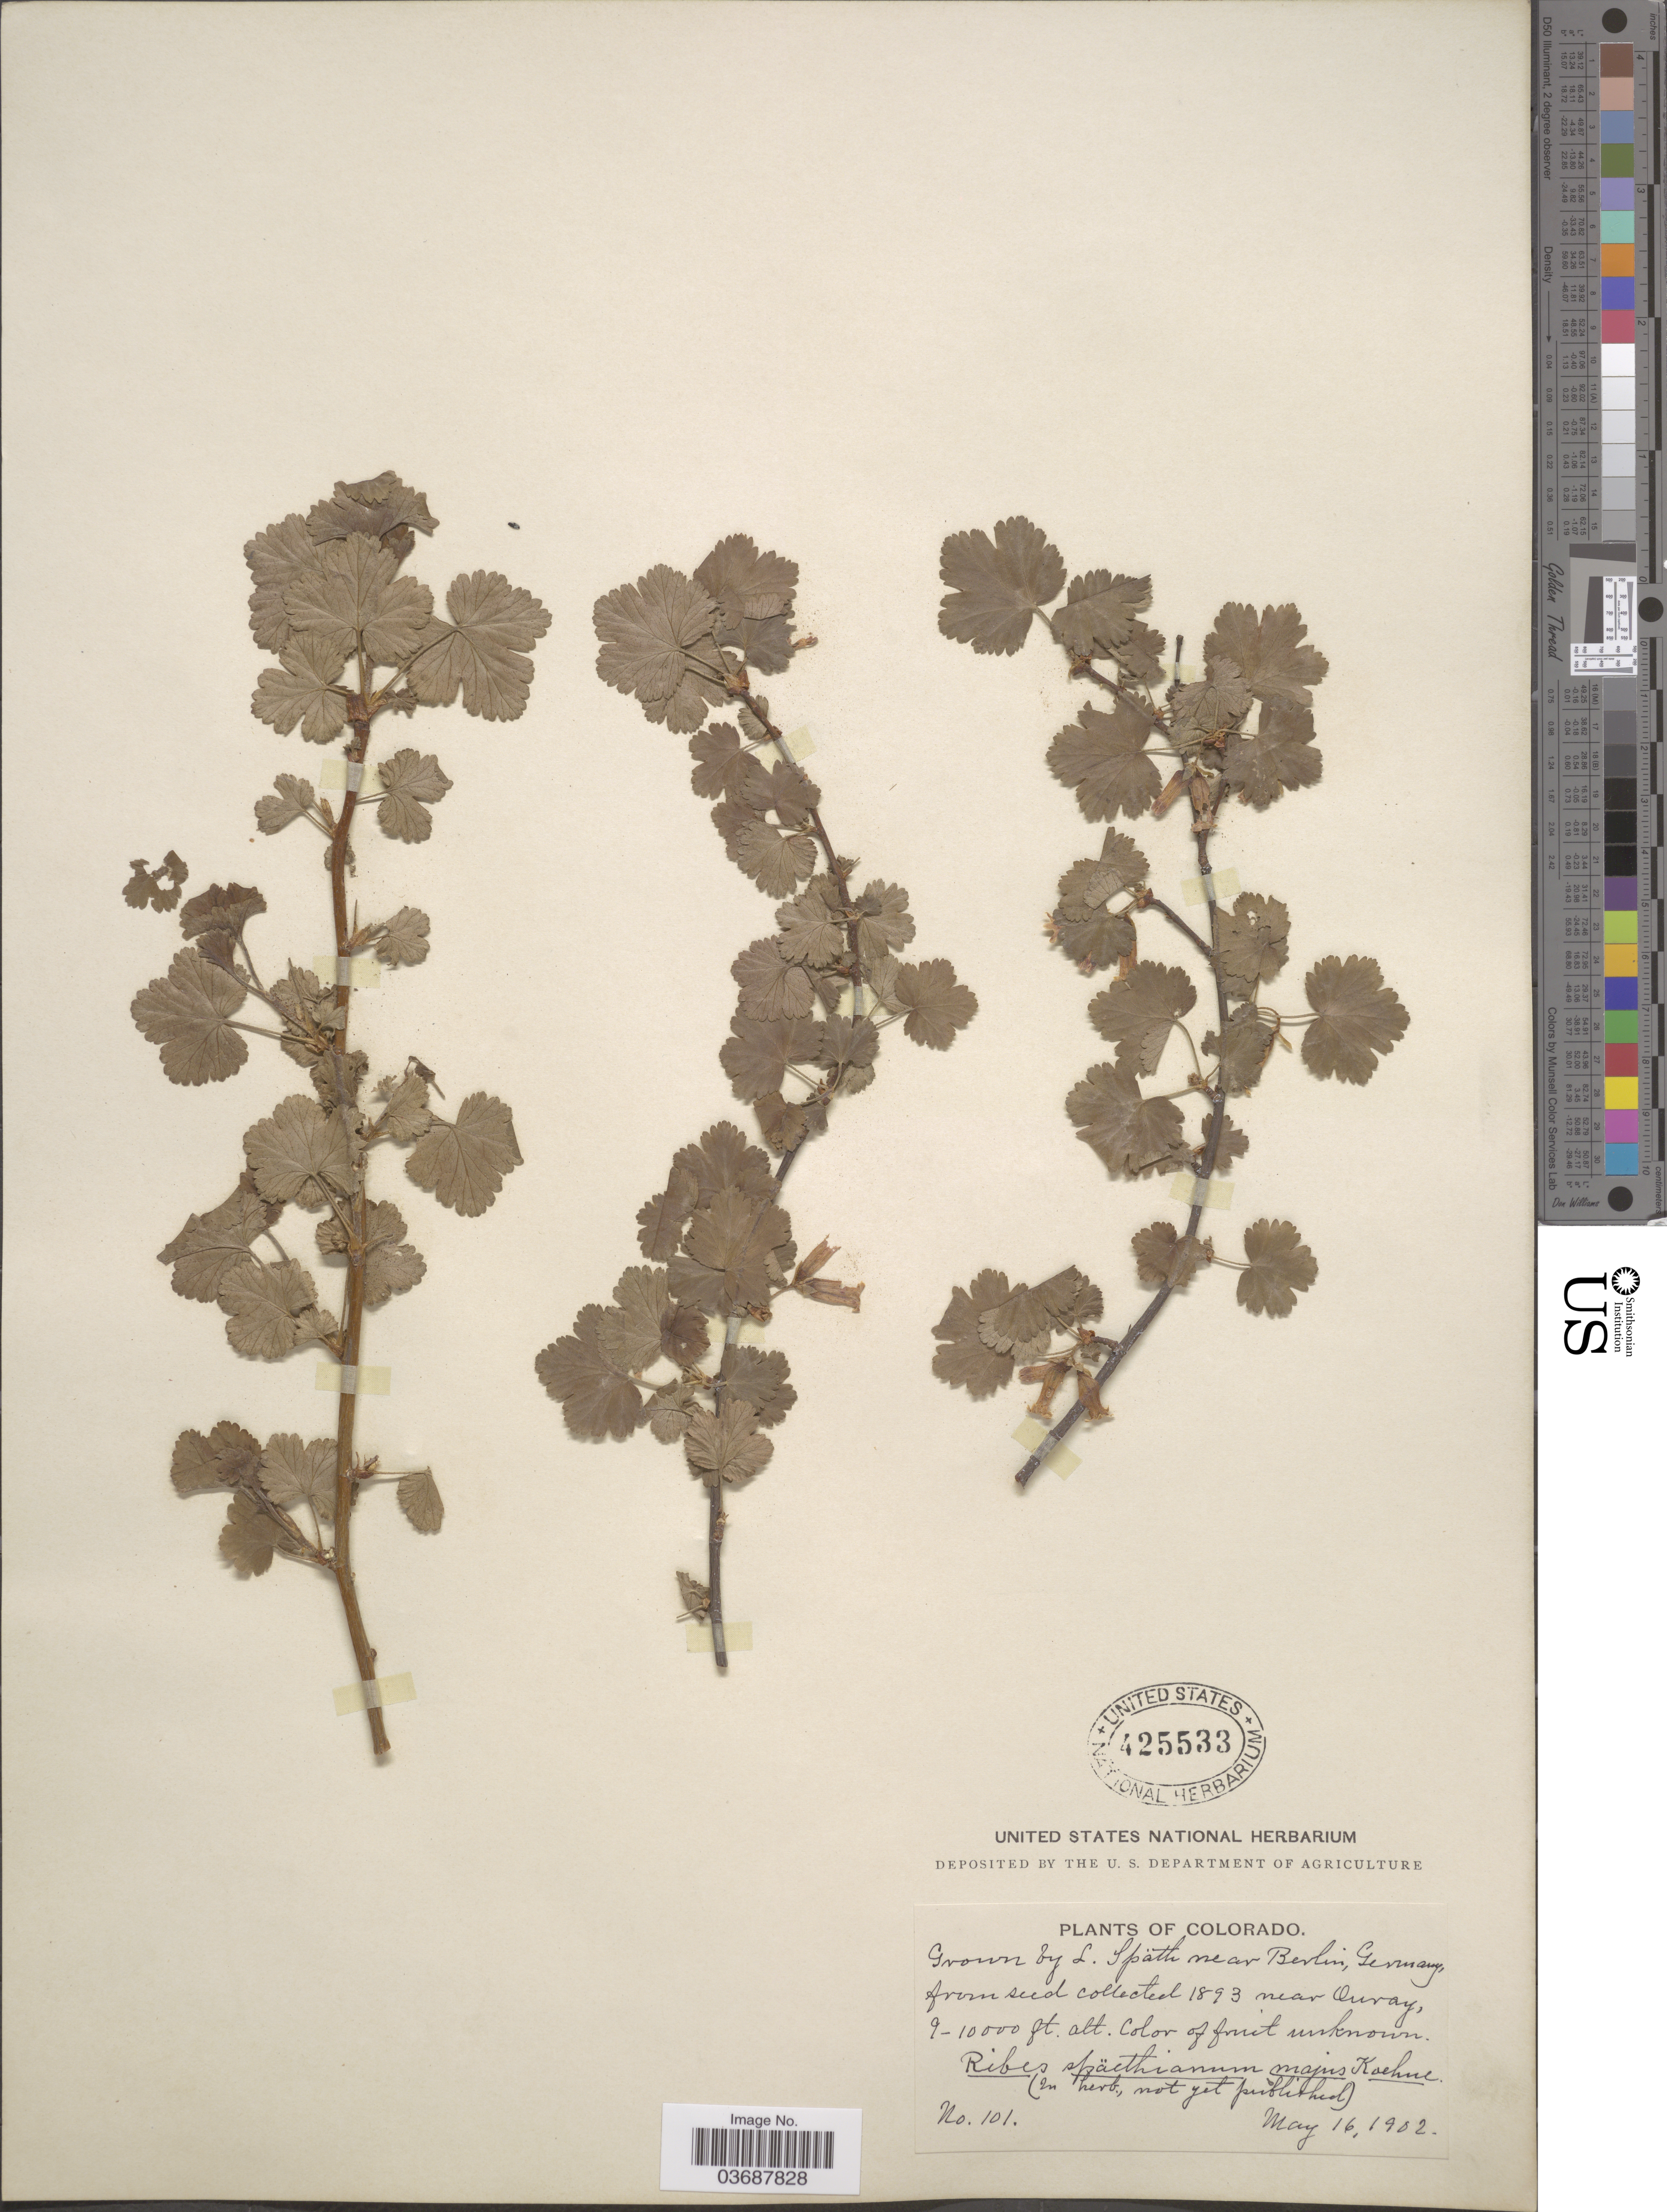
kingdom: Plantae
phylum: Tracheophyta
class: Magnoliopsida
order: Saxifragales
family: Grossulariaceae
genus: Ribes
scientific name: Ribes inebrians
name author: Lindl.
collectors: L. Späth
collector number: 101?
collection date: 1902-05-16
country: Germany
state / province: Berlin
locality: Near Berlin.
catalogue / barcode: US 425533